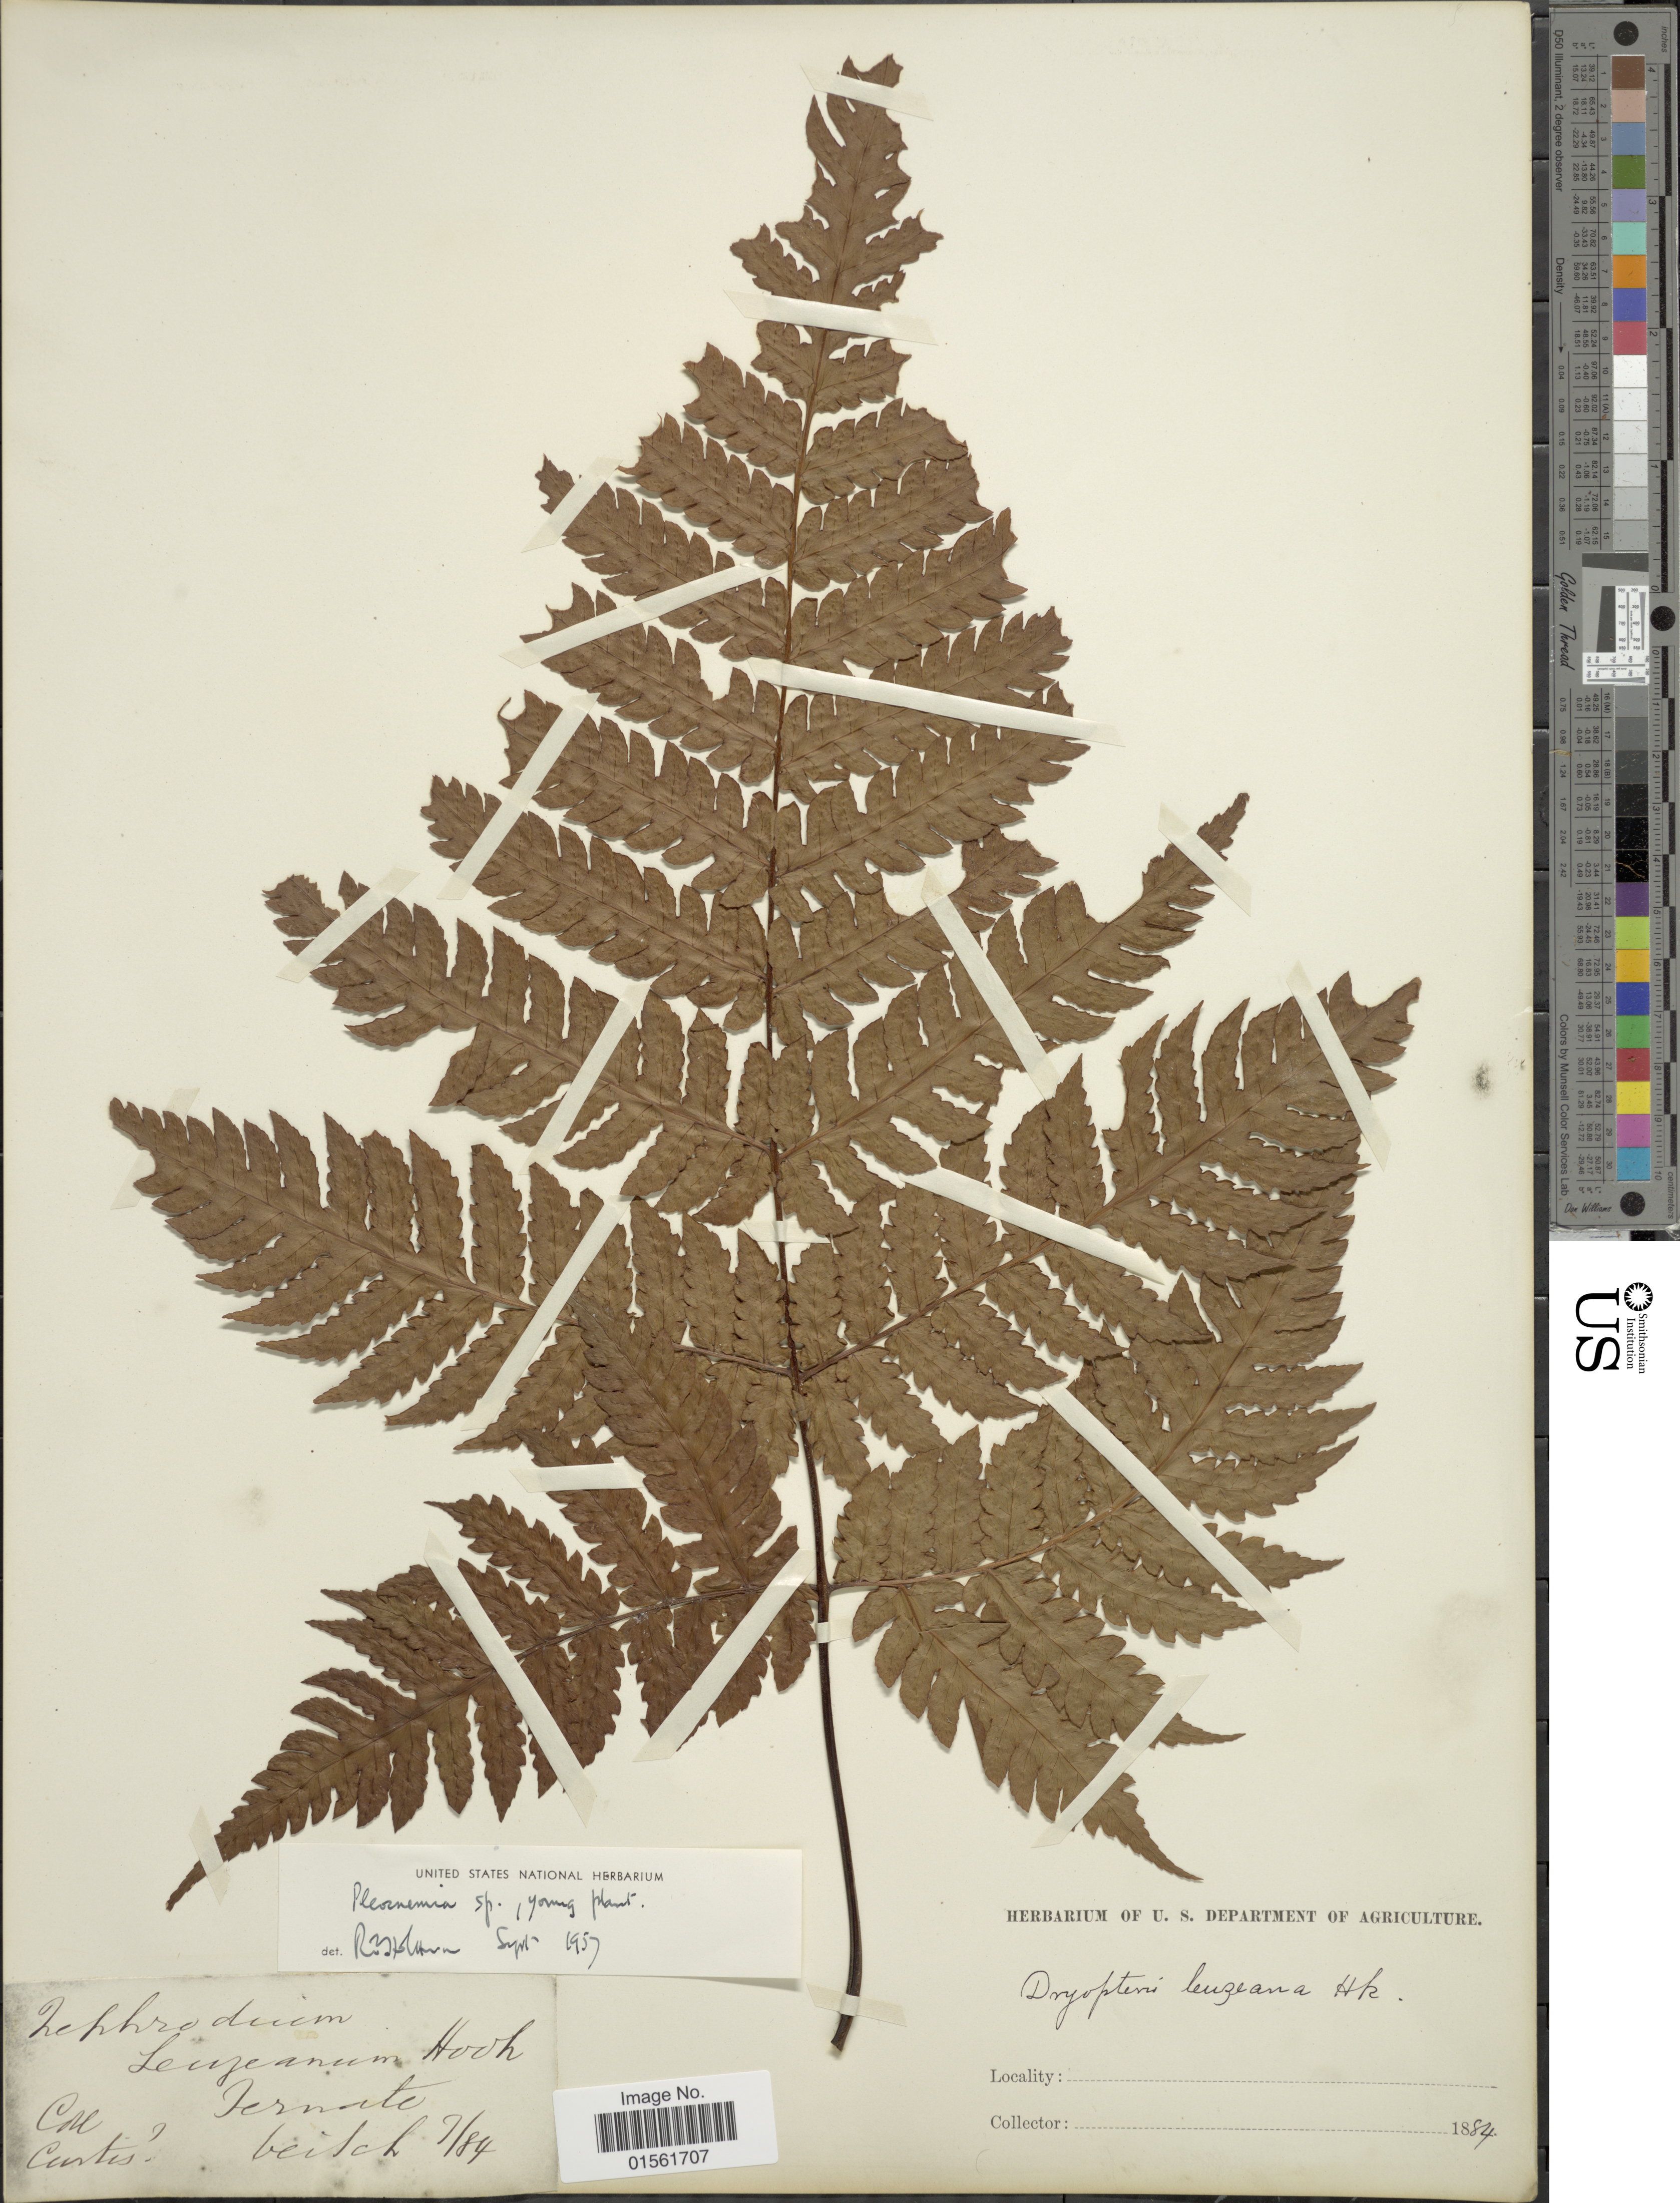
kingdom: Plantae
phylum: Tracheophyta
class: Polypodiopsida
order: Polypodiales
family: Dryopteridaceae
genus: Pleocnemia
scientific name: Pleocnemia sp.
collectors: -. Curtiss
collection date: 1884-07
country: Indonesia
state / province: Maluku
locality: Ternate, beisch. [interpreted]